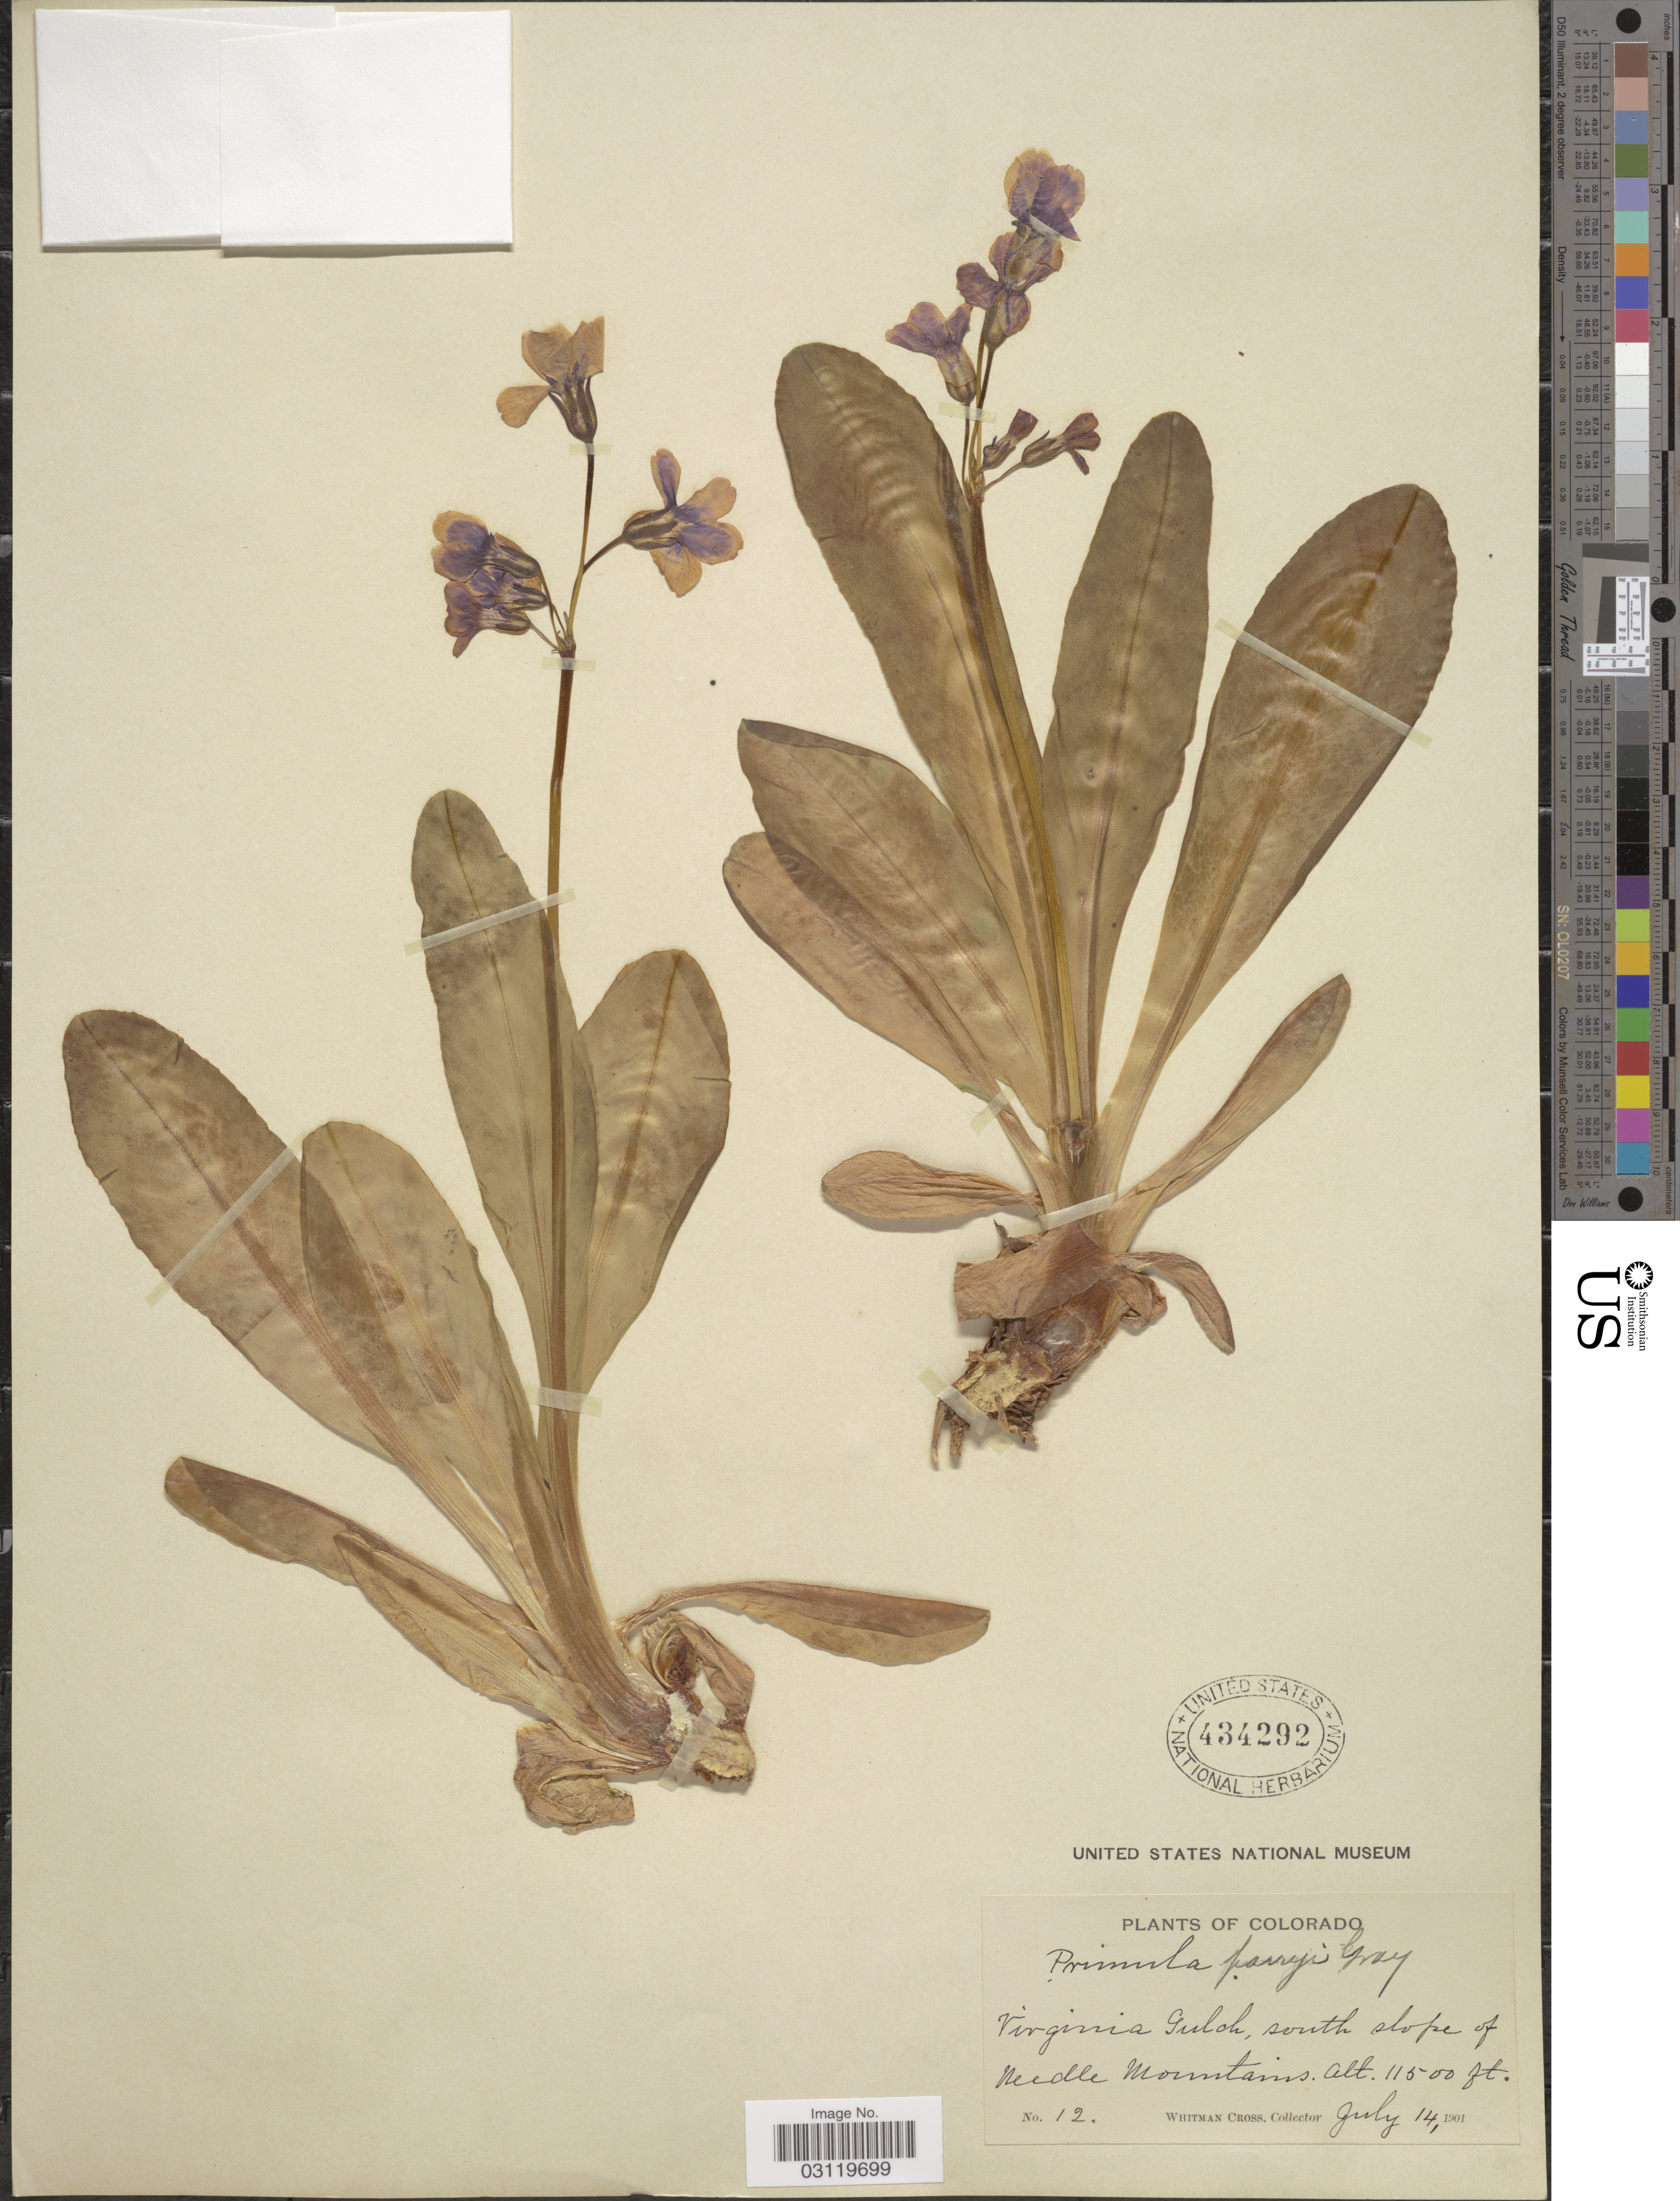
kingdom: Plantae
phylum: Tracheophyta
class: Magnoliopsida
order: Ericales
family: Primulaceae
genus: Primula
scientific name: Primula parryi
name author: A. Gray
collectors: W. Cross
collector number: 12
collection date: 1901-07-14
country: United States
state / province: Colorado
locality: Virginia Gulch, south slope of Needle Mountains.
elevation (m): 3505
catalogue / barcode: US 434292